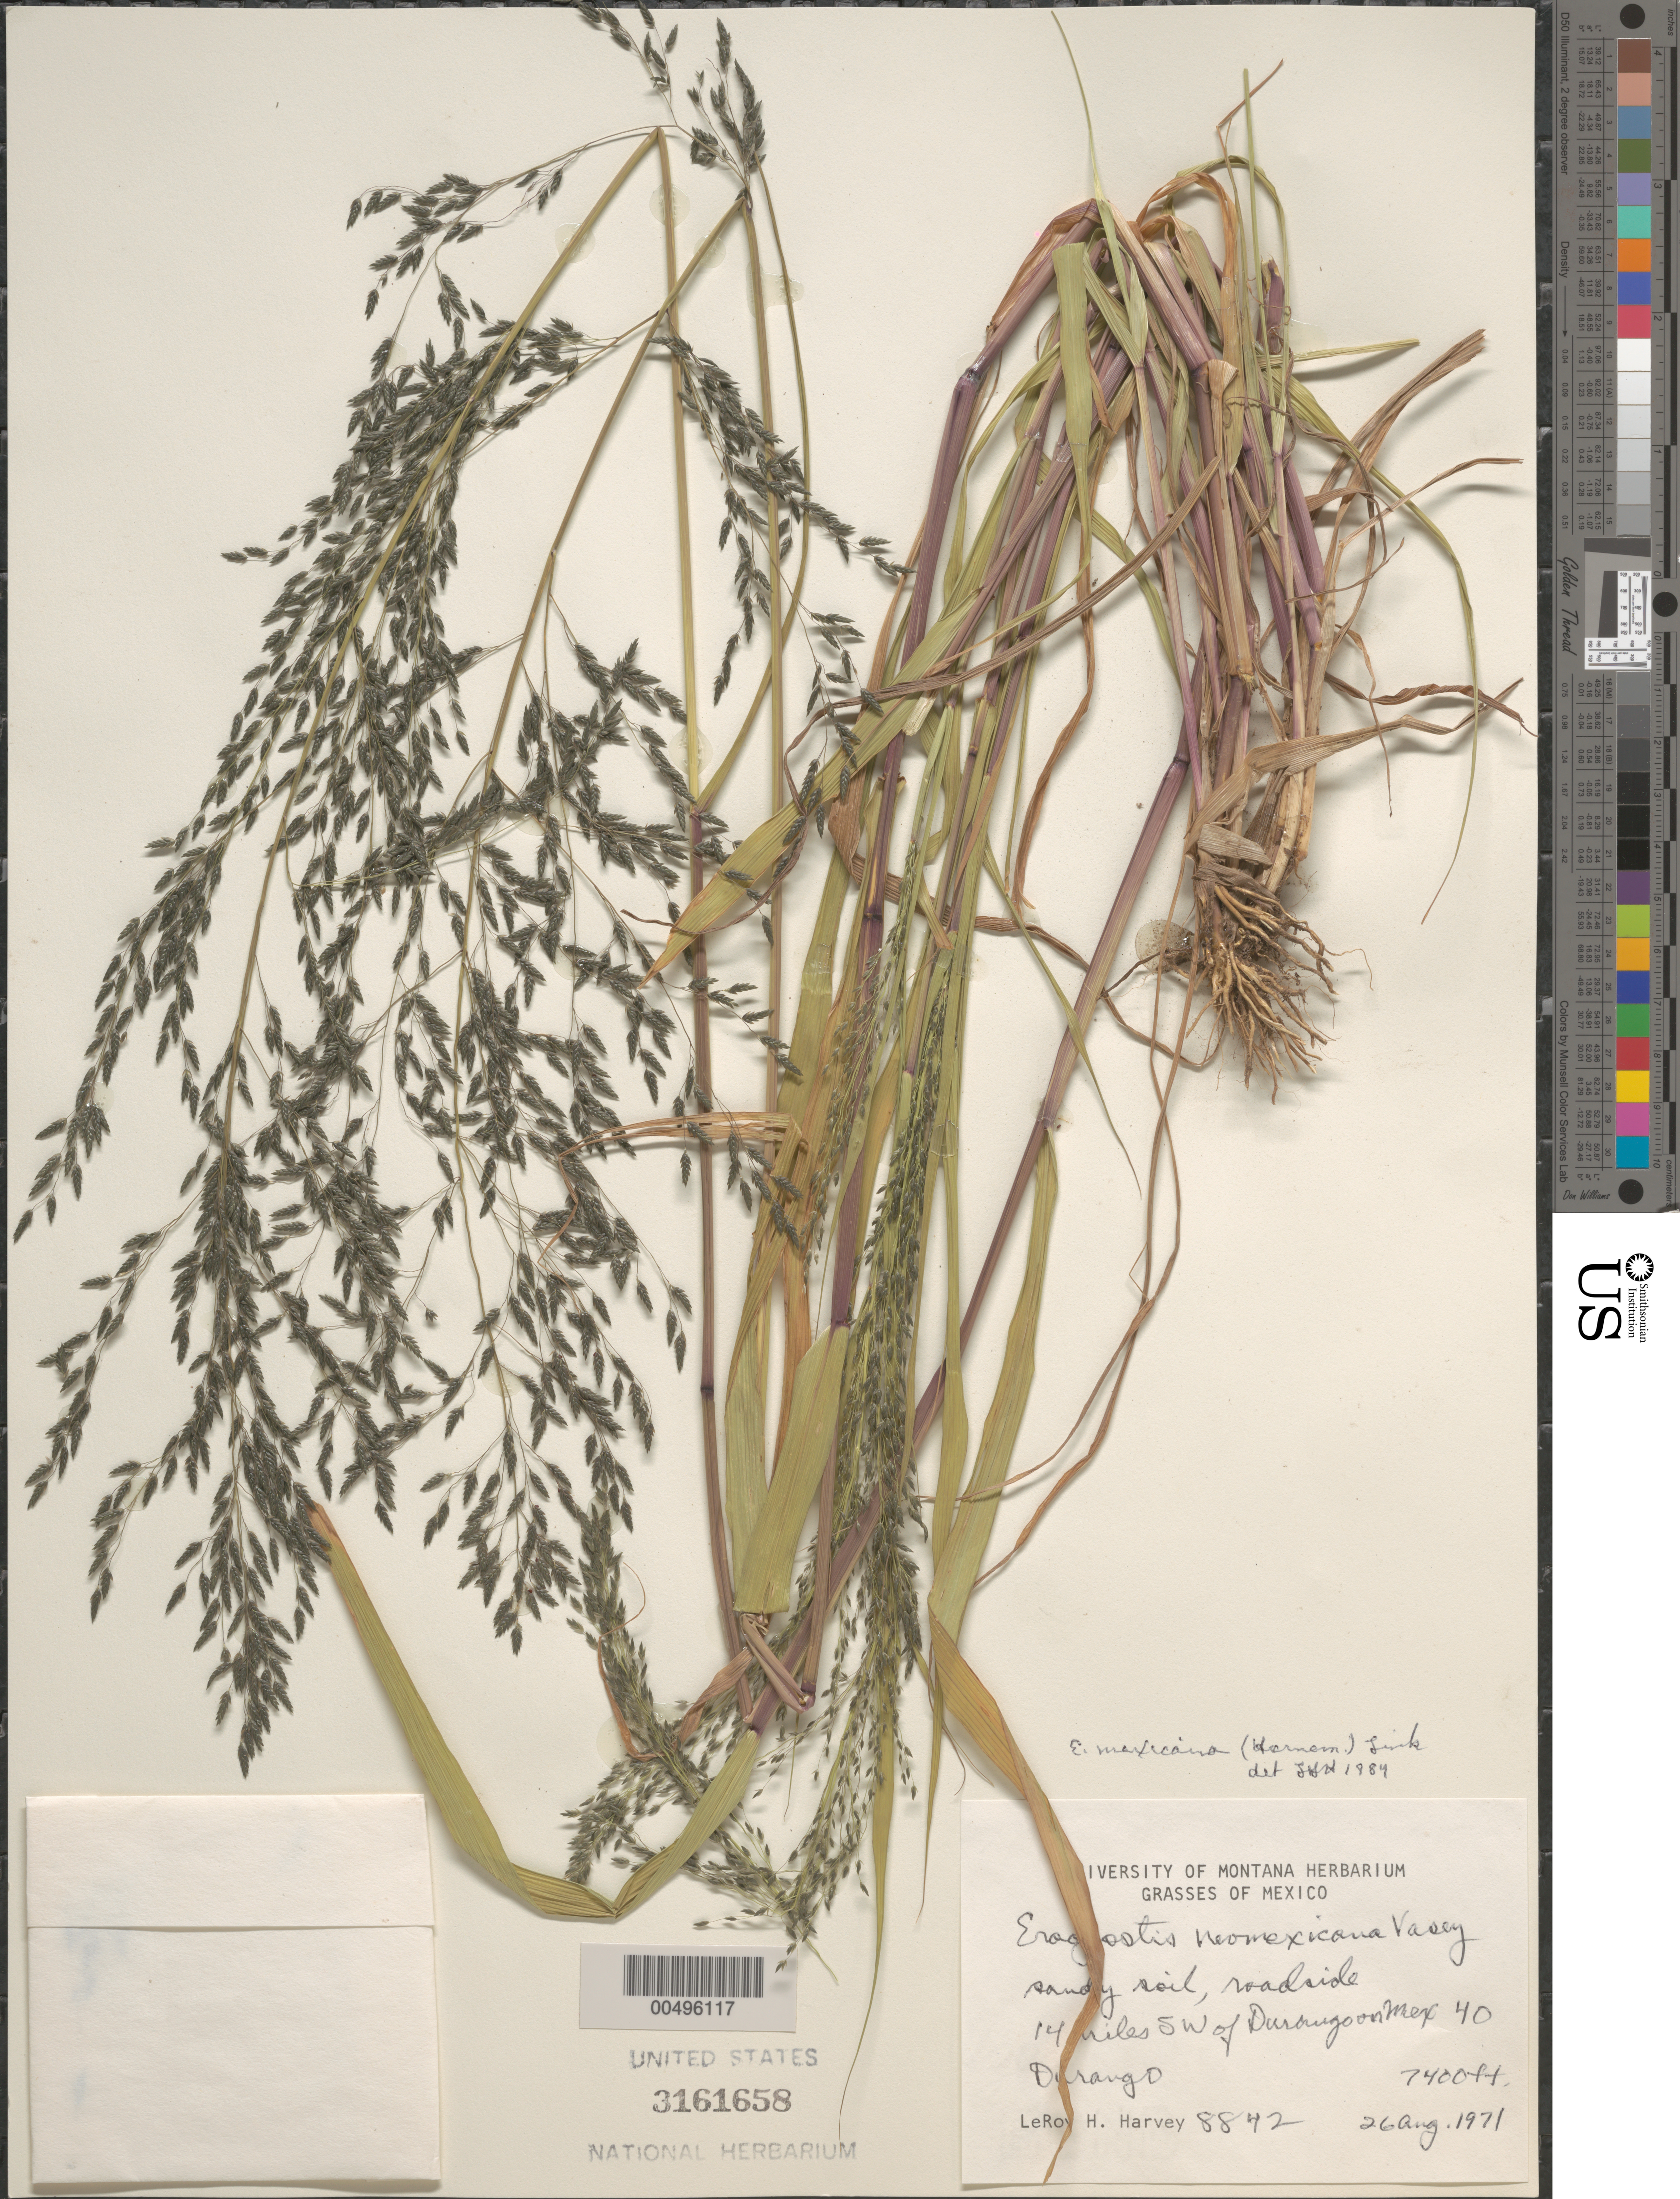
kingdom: Plantae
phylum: Tracheophyta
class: Liliopsida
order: Poales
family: Poaceae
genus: Eragrostis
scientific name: Eragrostis mexicana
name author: (Hornem.) Link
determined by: Harvey, L. H.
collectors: L. H. Harvey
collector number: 8842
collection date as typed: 26 Aug 1971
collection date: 1971-08-26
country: Mexico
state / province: Durango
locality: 14 mi SW of Durango on Mex 40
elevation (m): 2256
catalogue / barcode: US 3161658